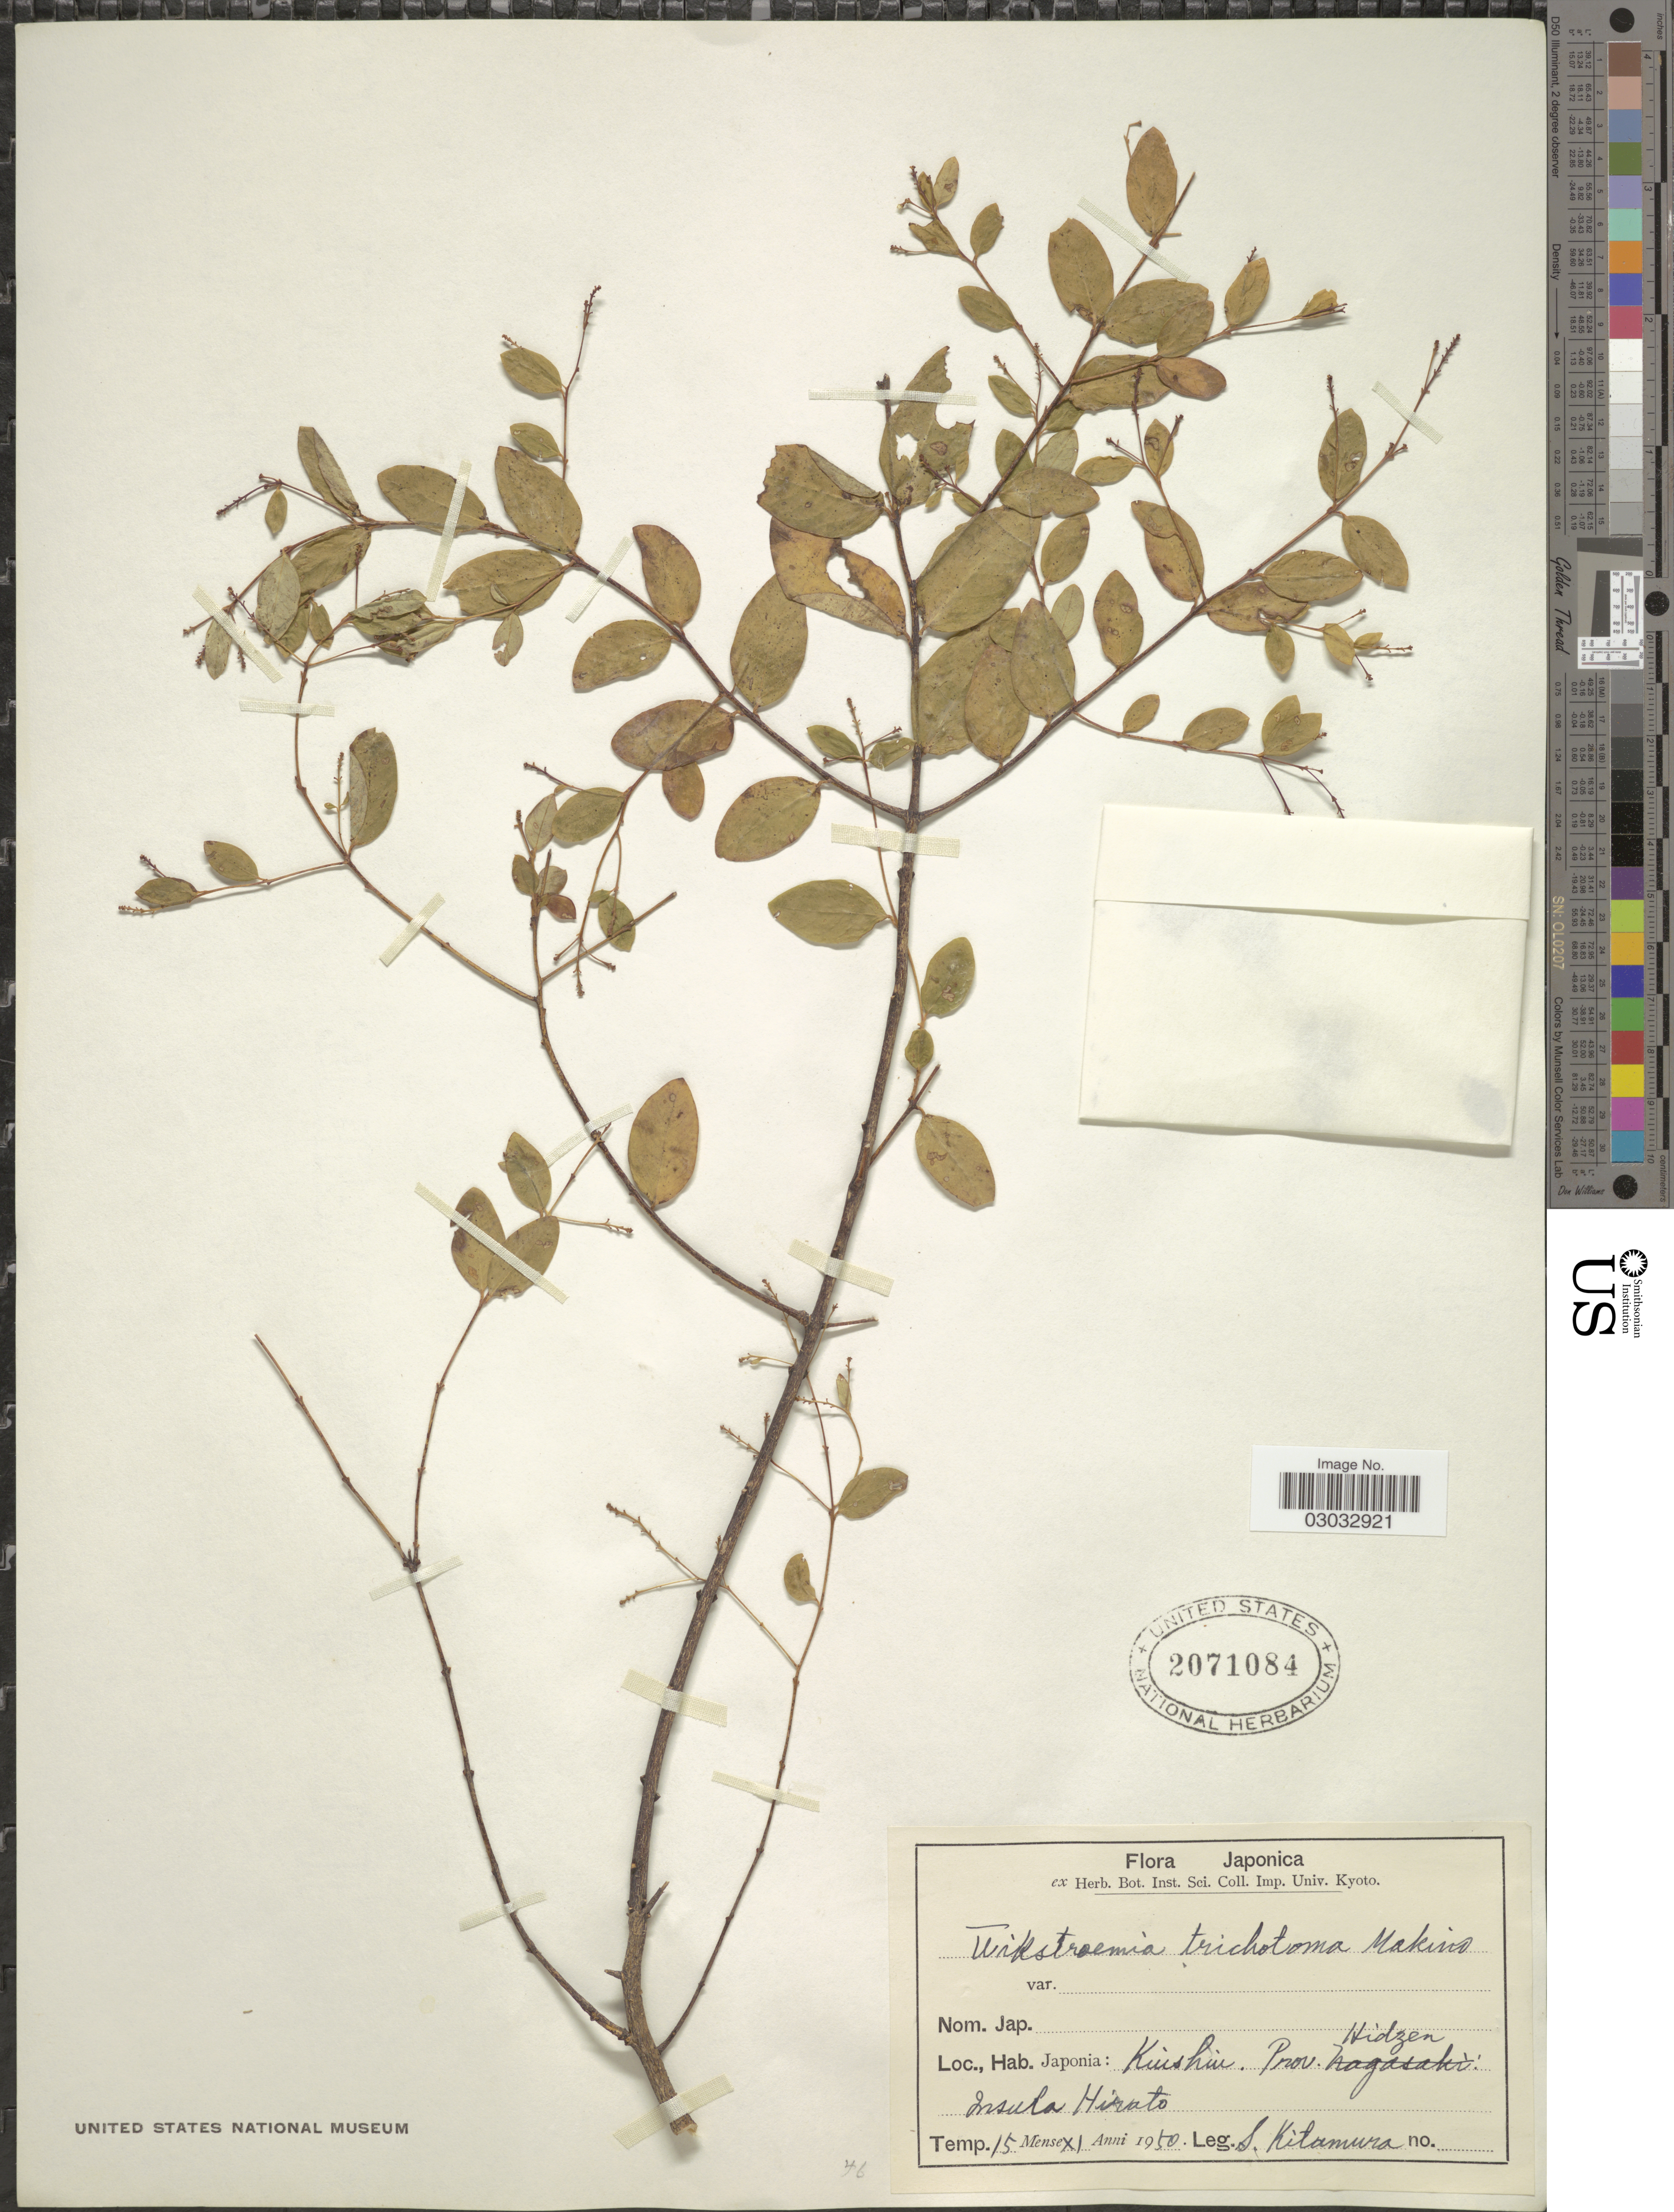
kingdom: Plantae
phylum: Tracheophyta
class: Magnoliopsida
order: Malvales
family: Thymelaeaceae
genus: Wikstroemia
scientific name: Wikstroemia trichotoma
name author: (Thunb.) Makino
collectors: S. Kitamura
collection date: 1950-11-05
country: Japan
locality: Japonia: Kuishui, Prov. Hidzen, Insula Hirato.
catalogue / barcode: US 2071084